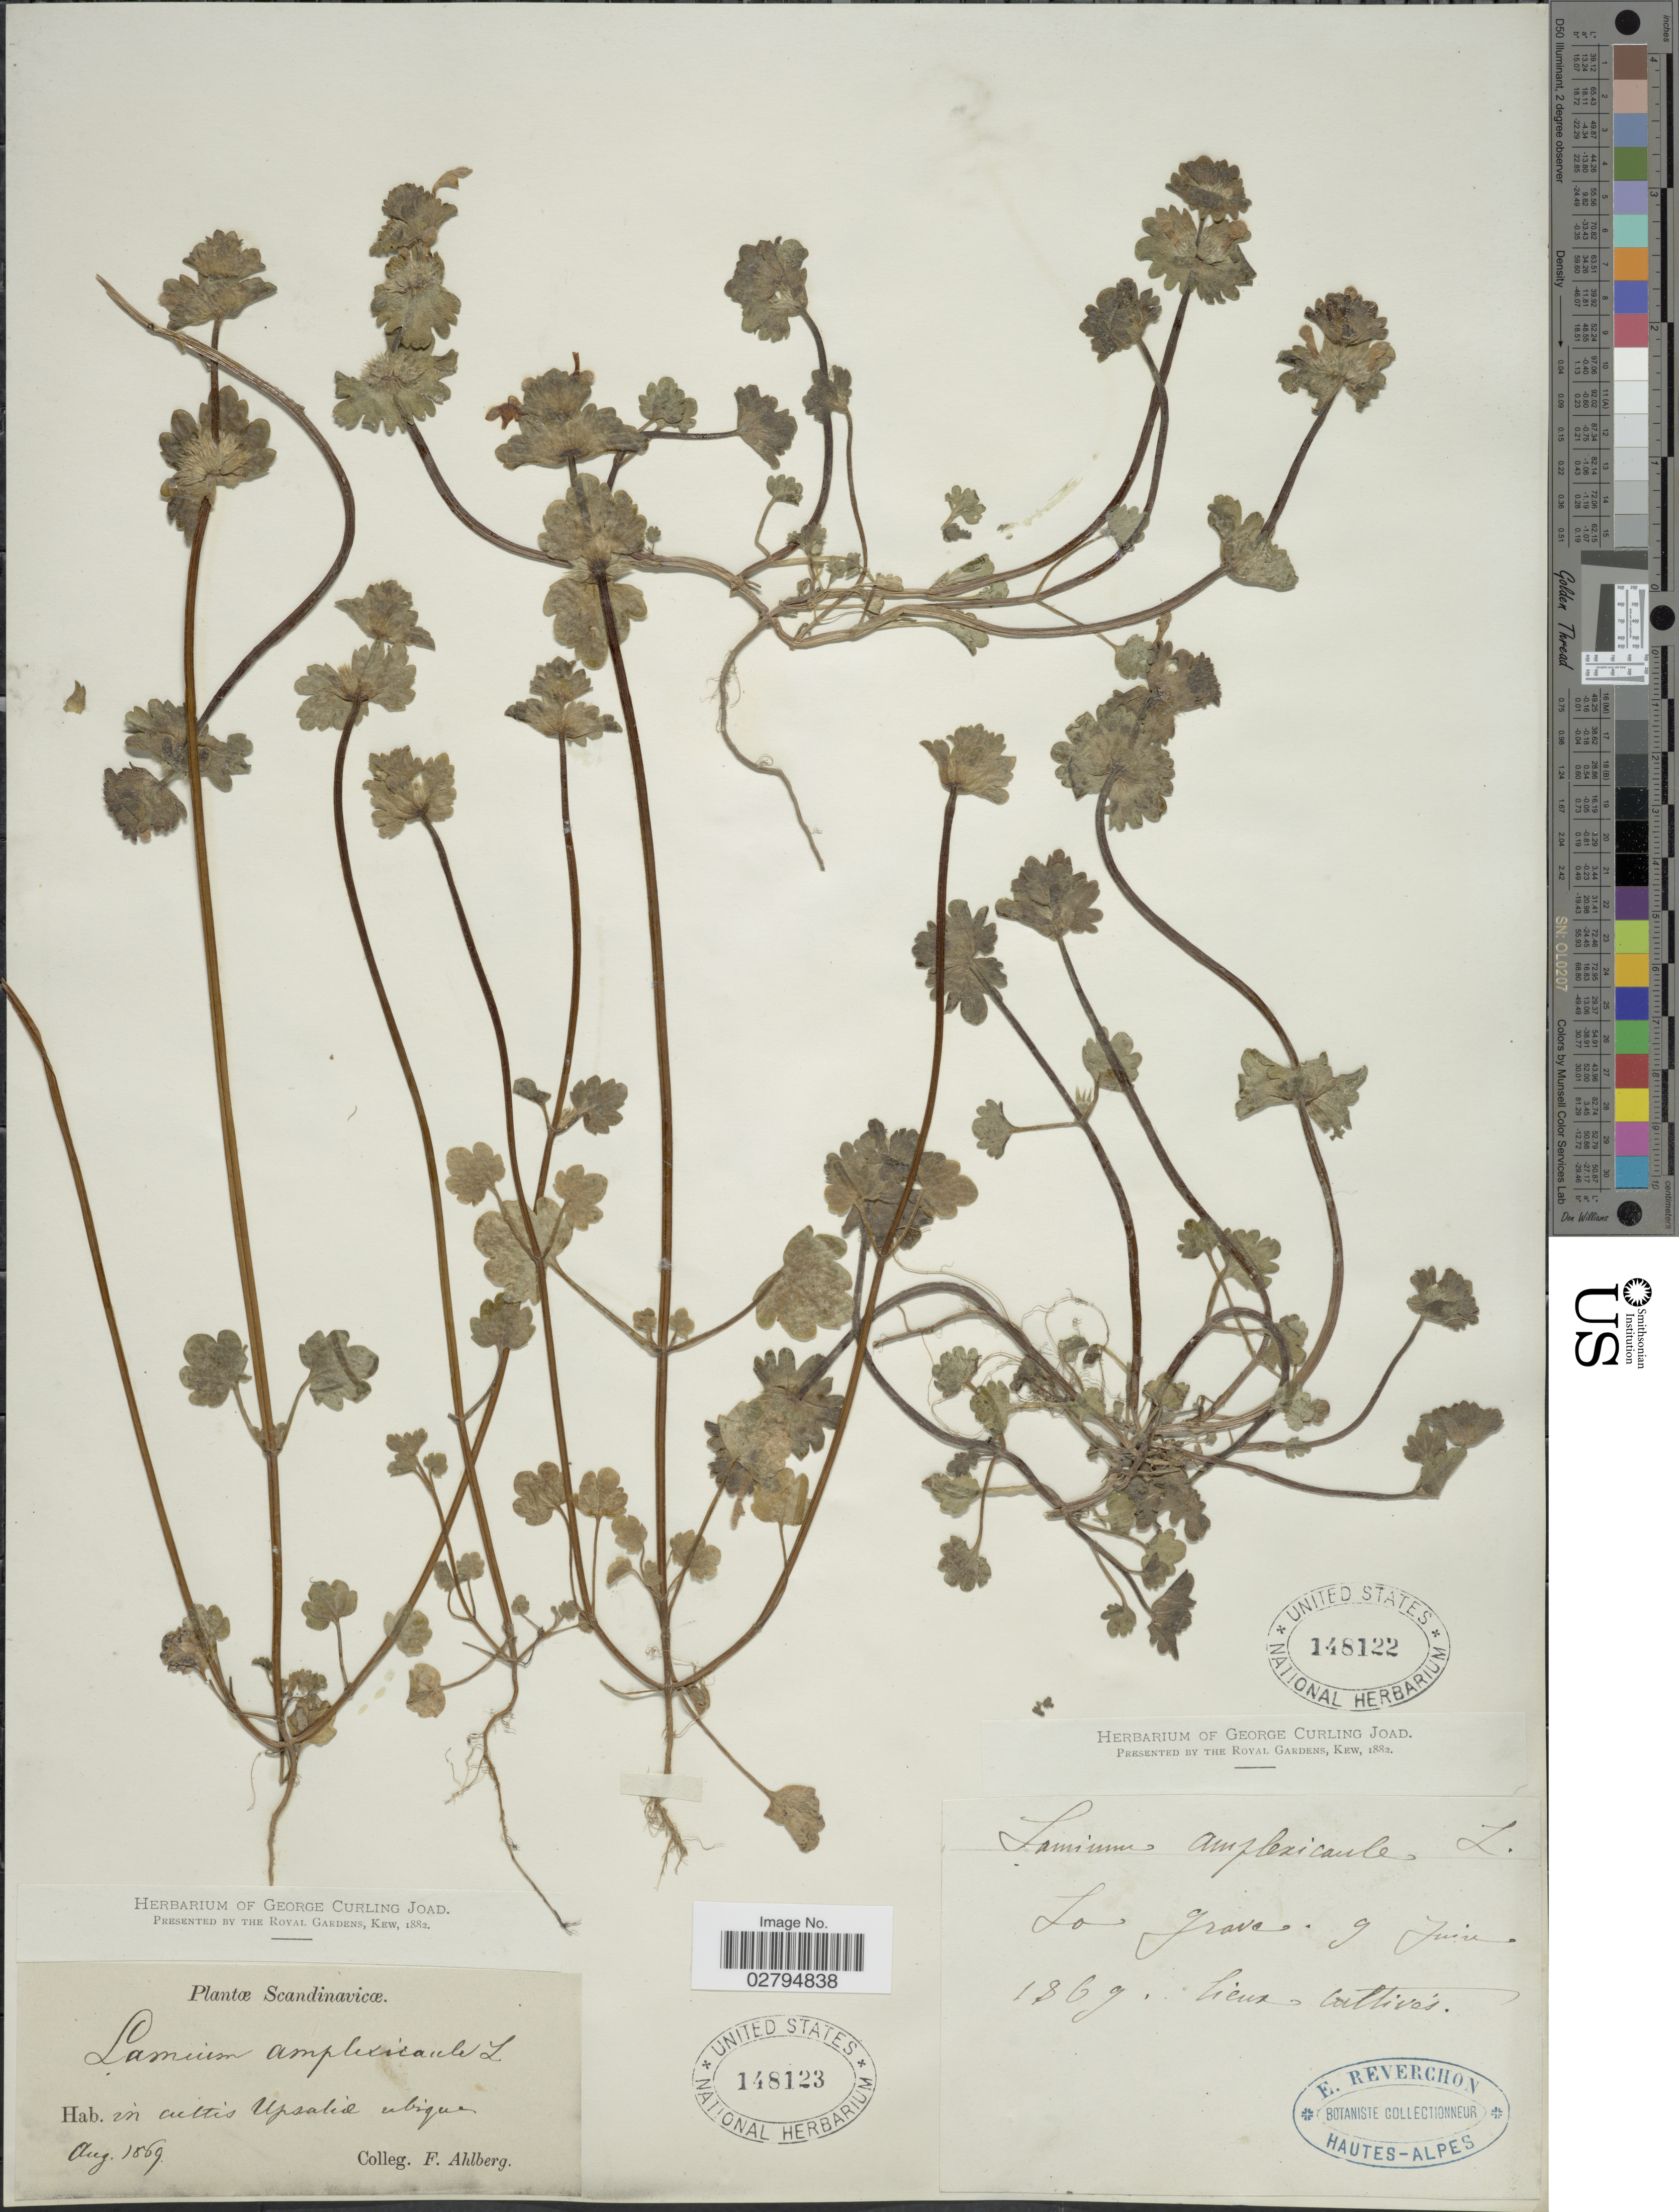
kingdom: Plantae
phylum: Tracheophyta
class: Magnoliopsida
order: Lamiales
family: Lamiaceae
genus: Lamium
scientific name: Lamium amplexicaule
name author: L.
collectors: F. Ahlberg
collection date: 1869-08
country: Sweden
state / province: Uppsala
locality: Scandinavicæ. In cultis Upsalia ubique.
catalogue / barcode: US 148123